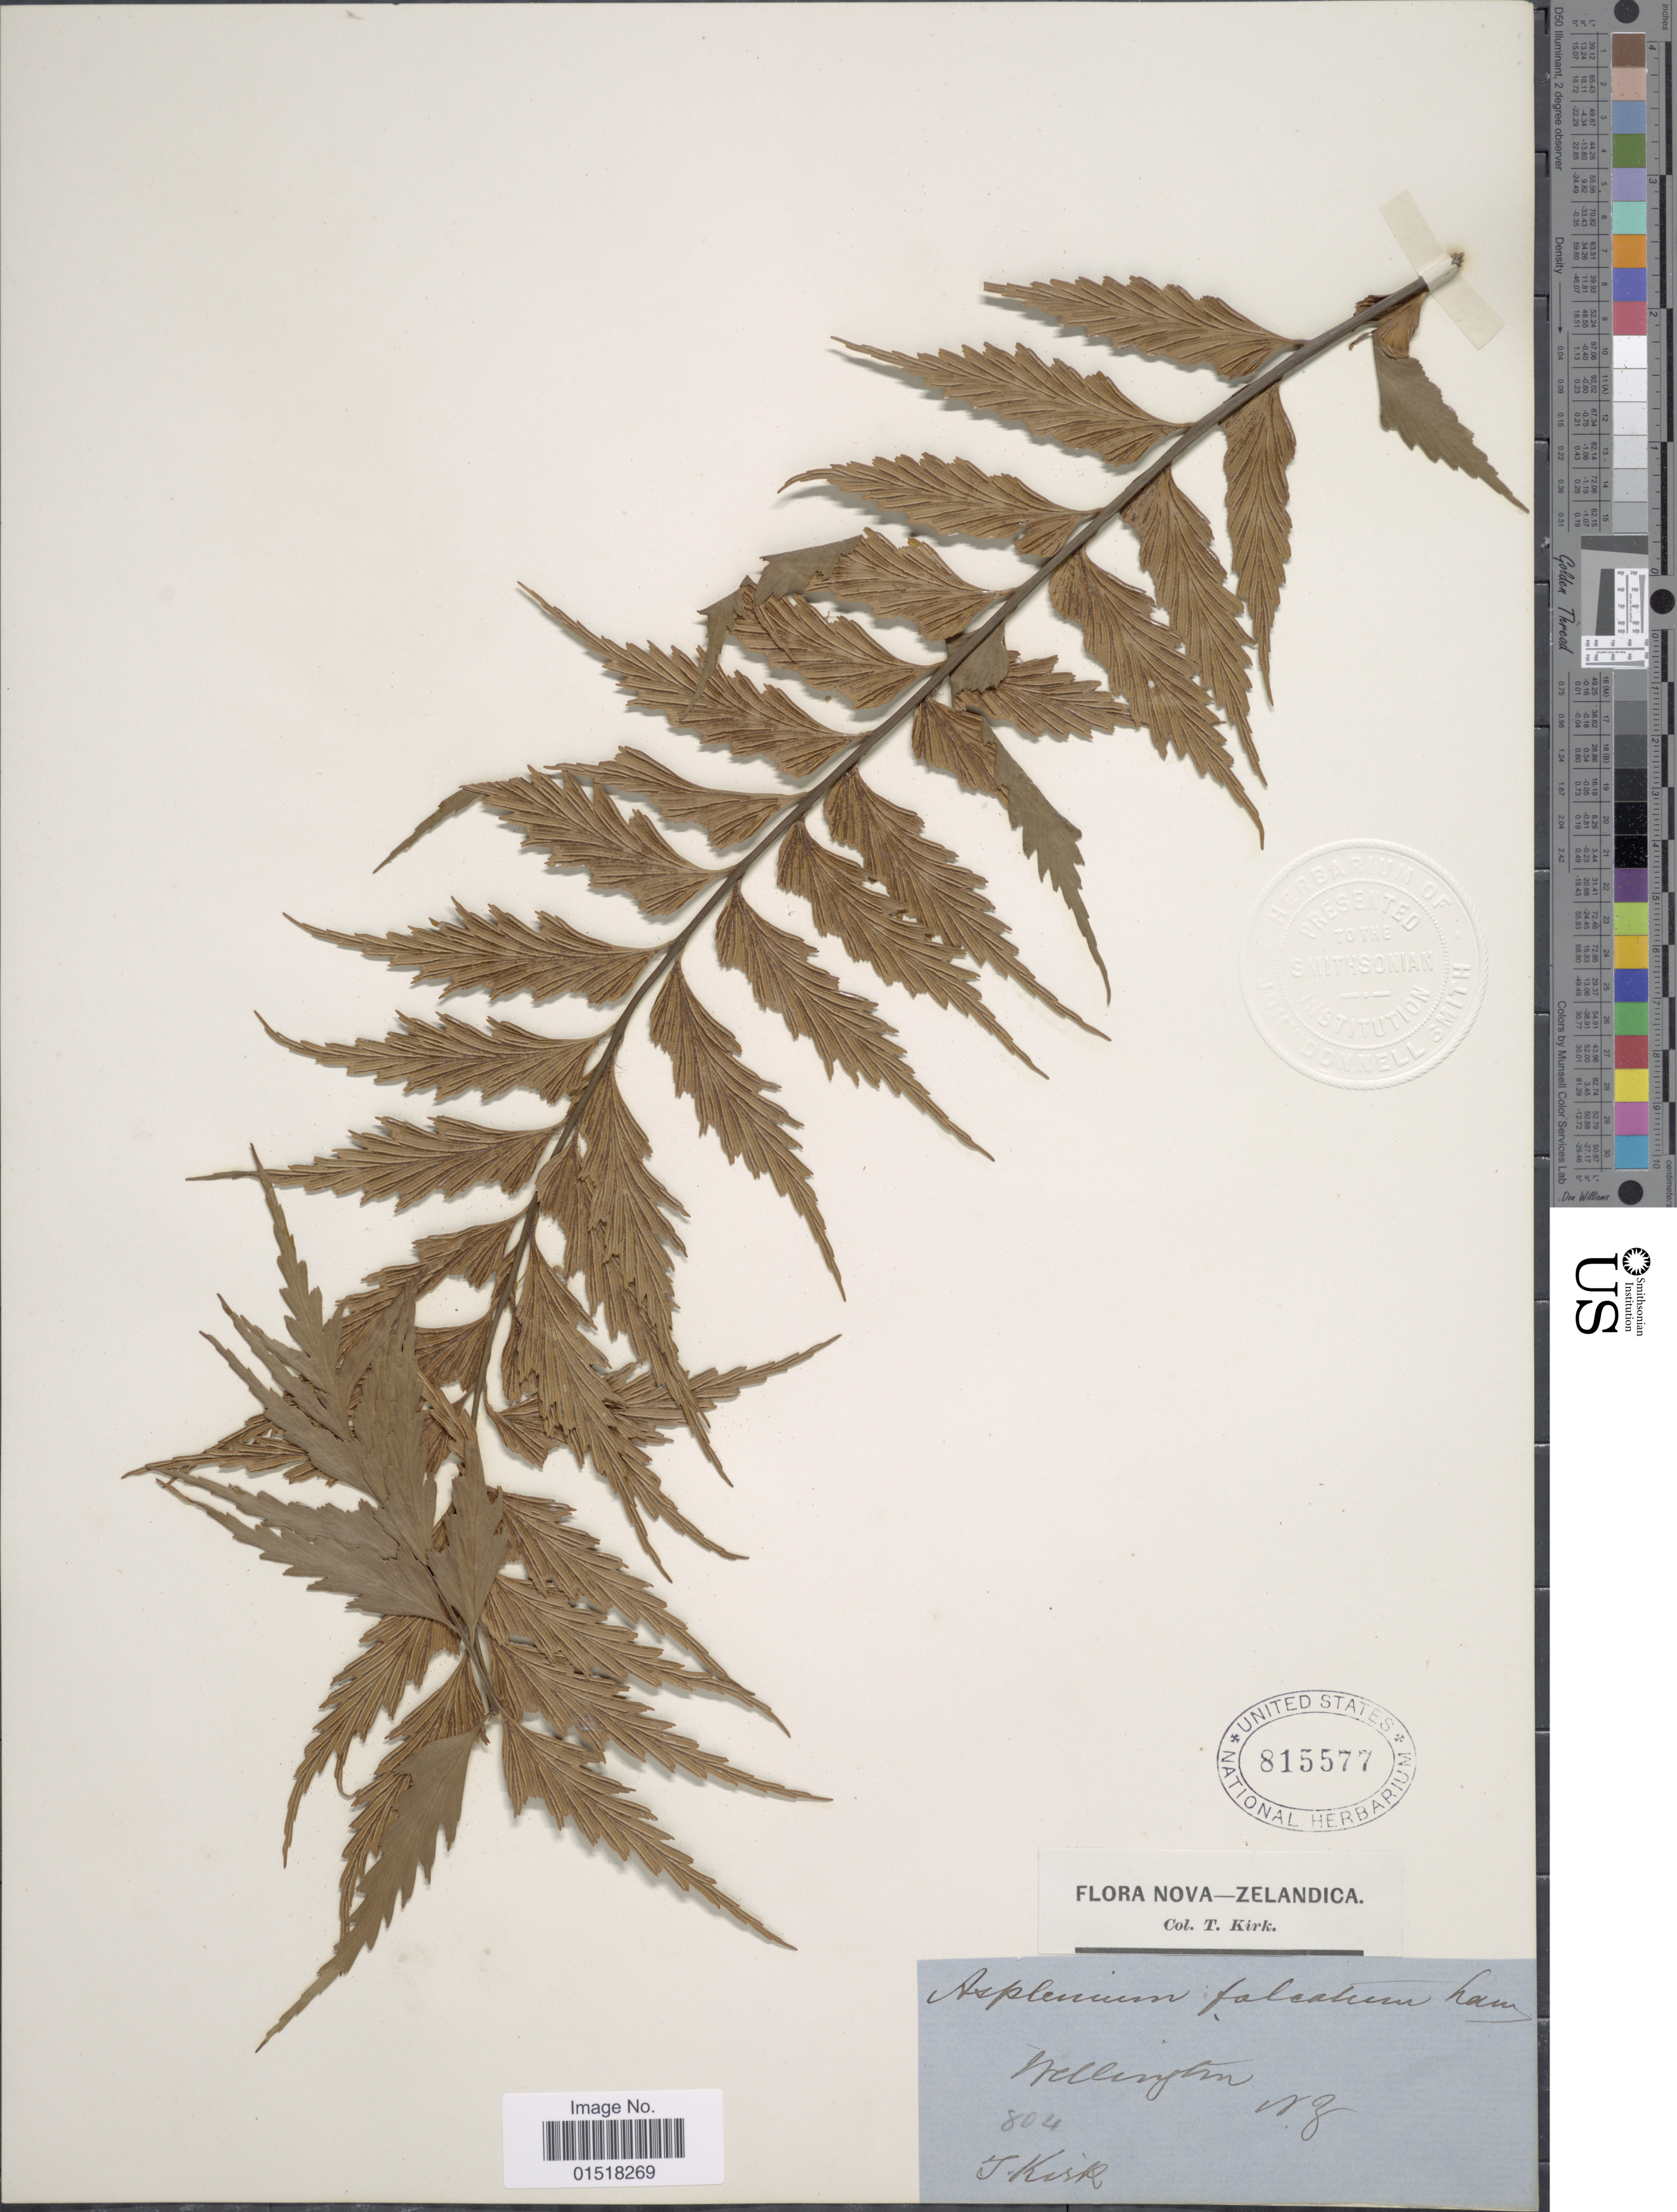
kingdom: Plantae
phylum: Tracheophyta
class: Polypodiopsida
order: Polypodiales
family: Aspleniaceae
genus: Asplenium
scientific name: Asplenium polyodon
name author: G. Forst.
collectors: T. Kirk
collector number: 804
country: New Zealand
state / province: Wellington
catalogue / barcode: US 815577